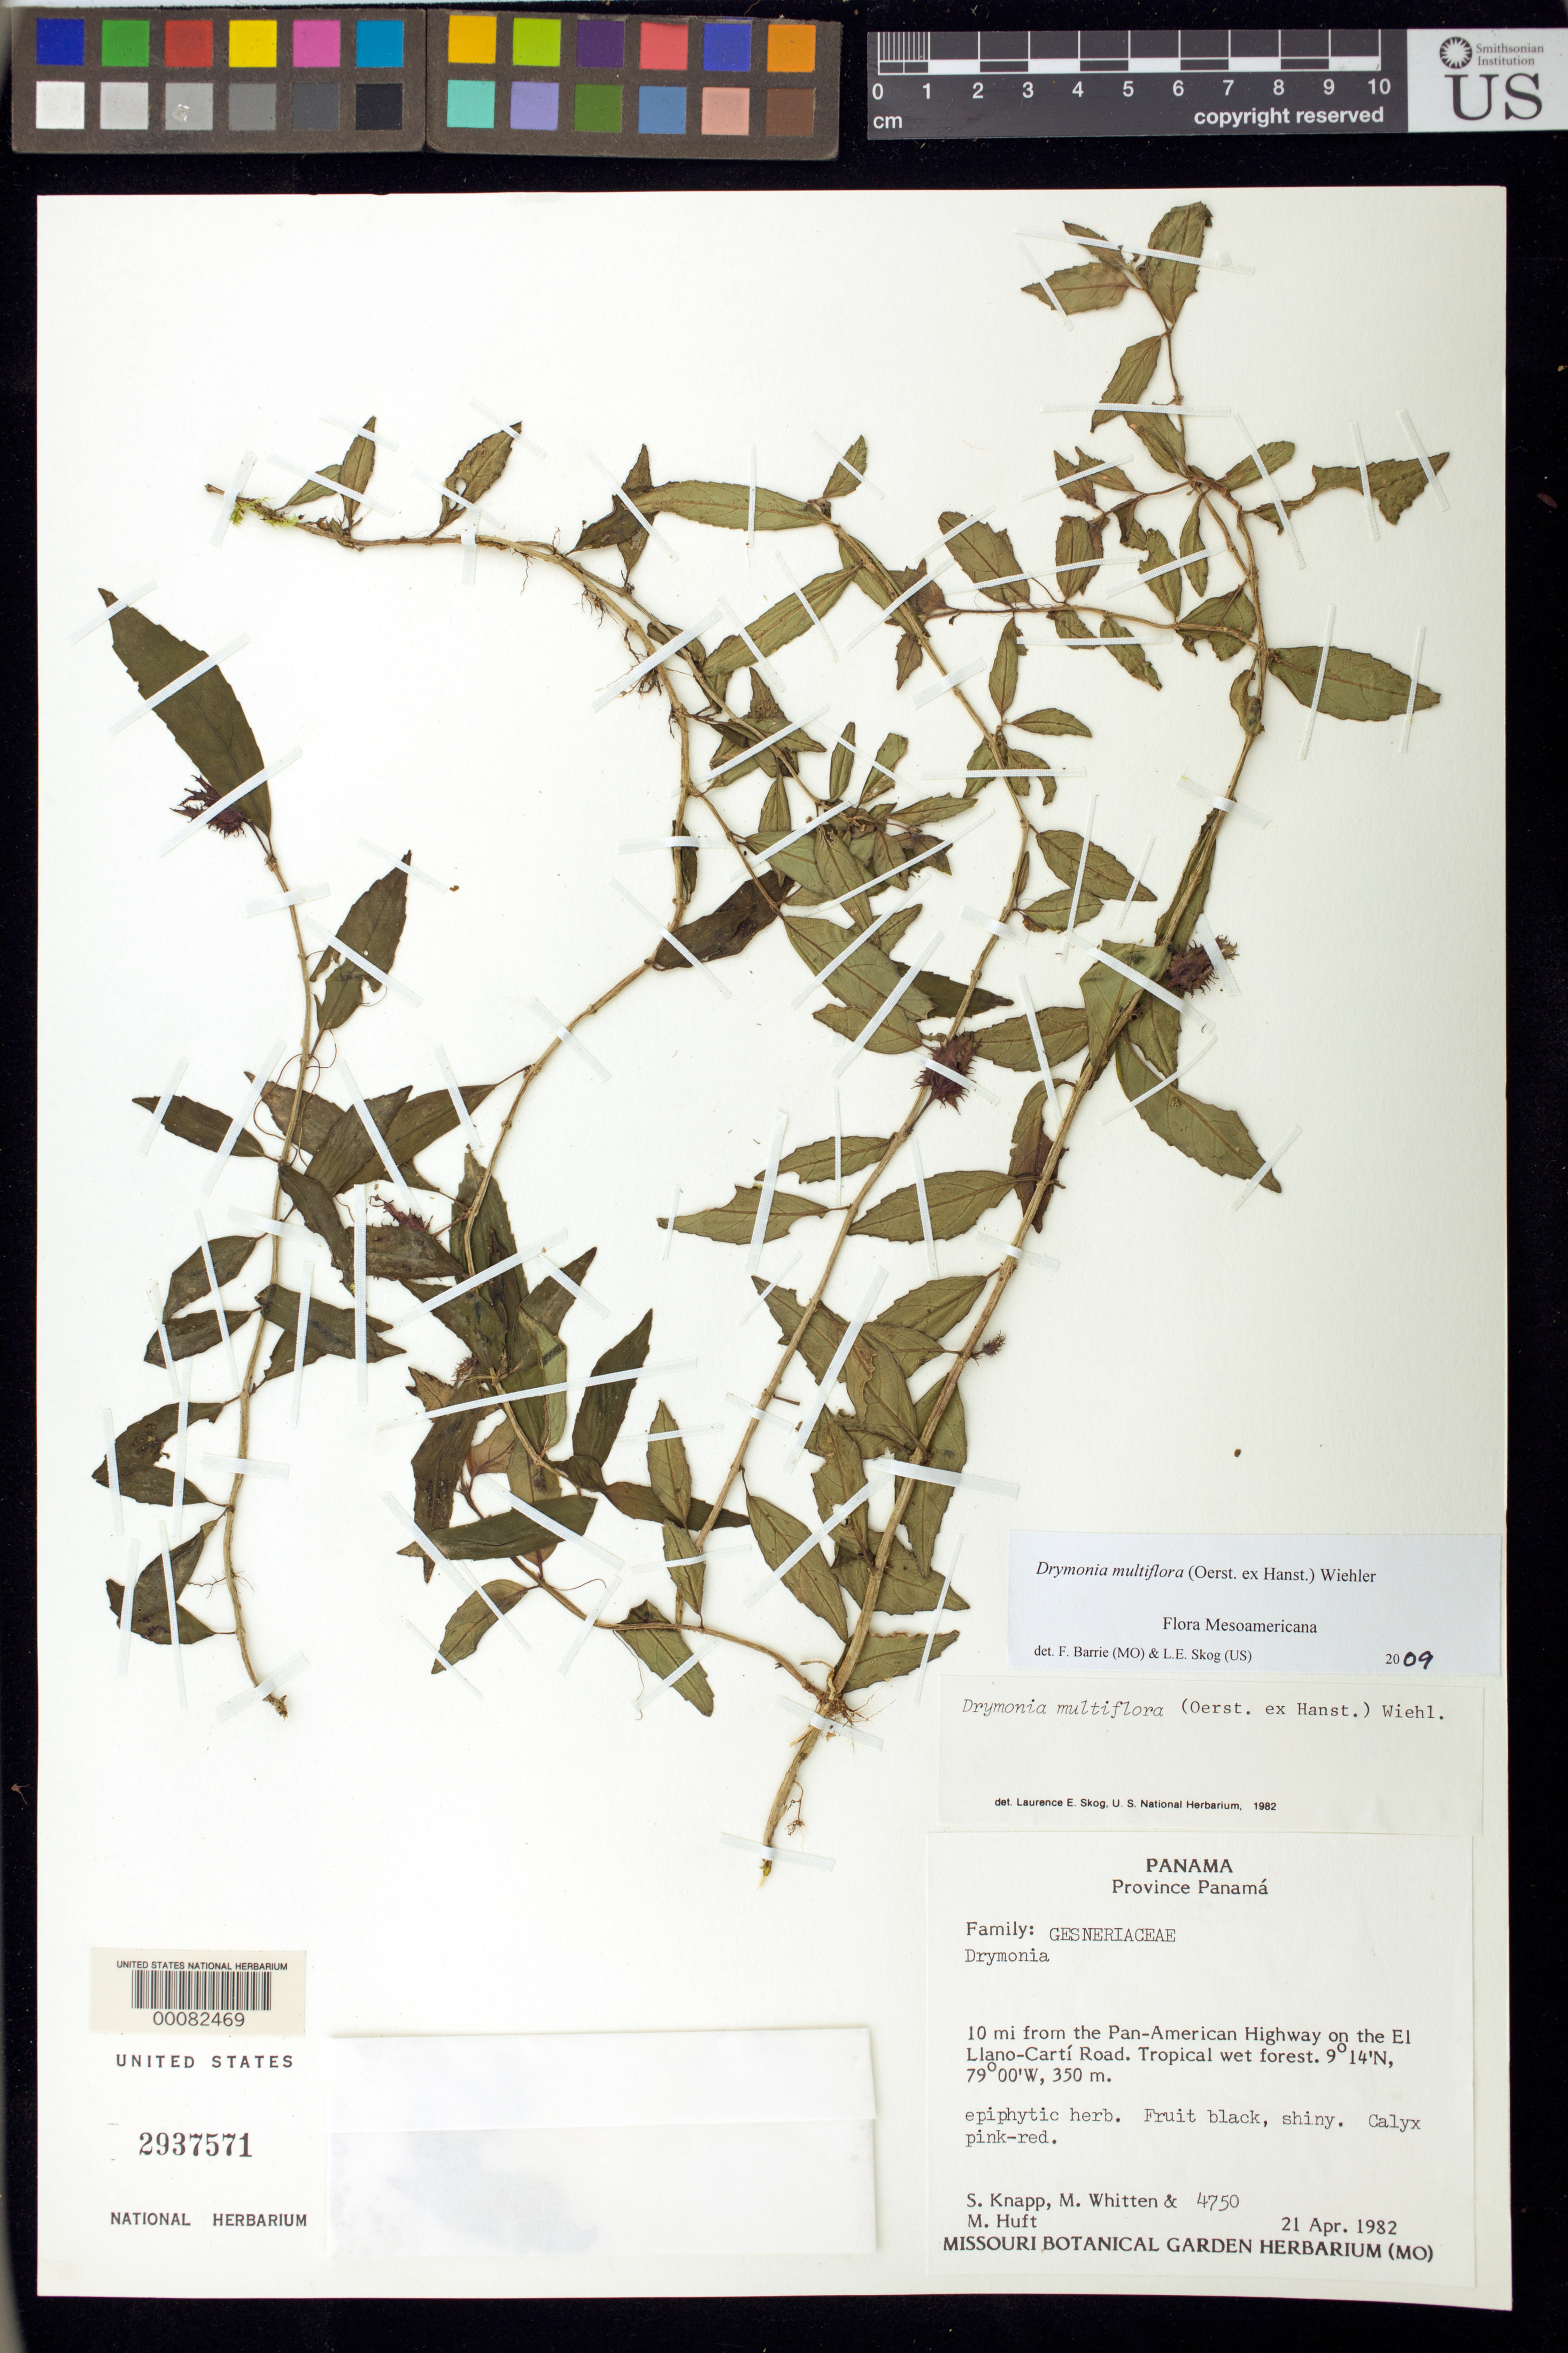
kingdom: Plantae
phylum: Tracheophyta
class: Magnoliopsida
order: Lamiales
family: Gesneriaceae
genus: Drymonia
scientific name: Drymonia multiflora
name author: (Oerst. ex Hanst.) Wiehler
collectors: S. Knapp, M. Whitten & M. J. Huft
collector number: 4750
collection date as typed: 21 Apr 1982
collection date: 1982-04-21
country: Panama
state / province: Panamá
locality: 10 mi from the Pan-American highway on the El Llano-Carti road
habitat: Tropical wet forest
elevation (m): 350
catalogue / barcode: US 2937571